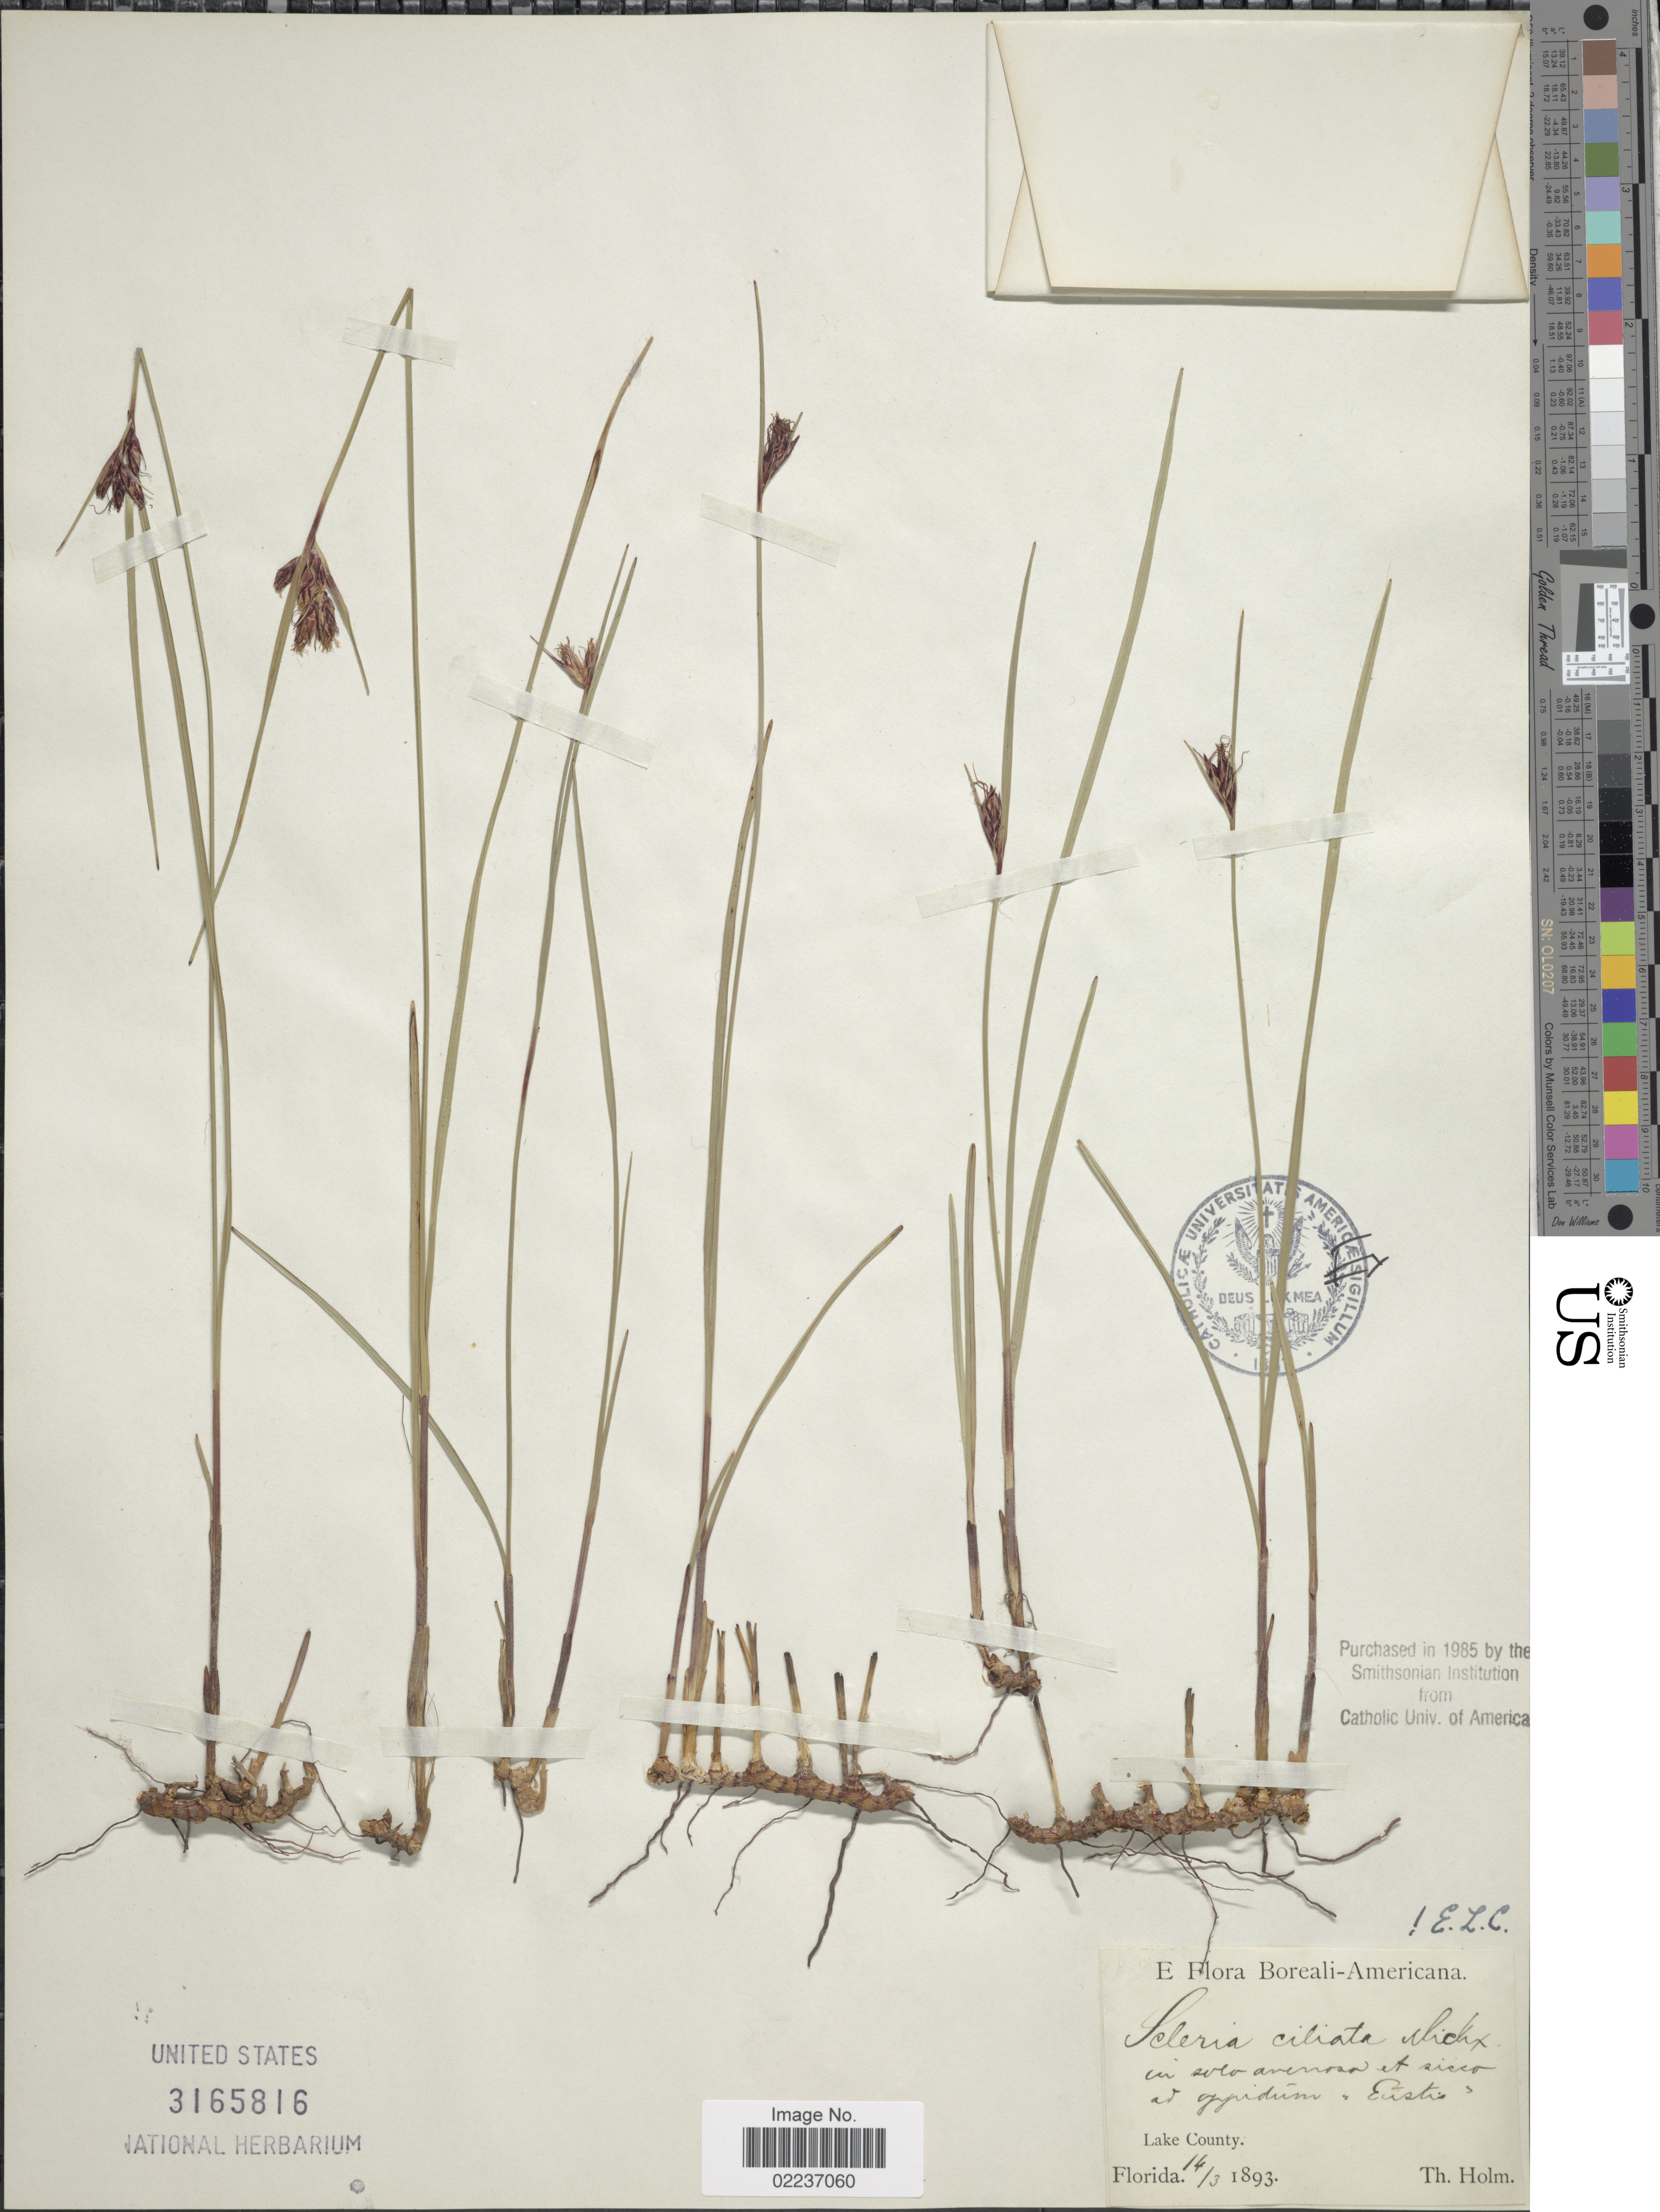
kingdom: Plantae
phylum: Tracheophyta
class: Liliopsida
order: Poales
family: Cyperaceae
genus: Scleria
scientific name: Scleria ciliata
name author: Michx.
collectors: T. Holm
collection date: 1893-03-14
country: United States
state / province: Florida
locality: Boreali-Americana, "Eustis", Lake County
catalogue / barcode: US 3165816